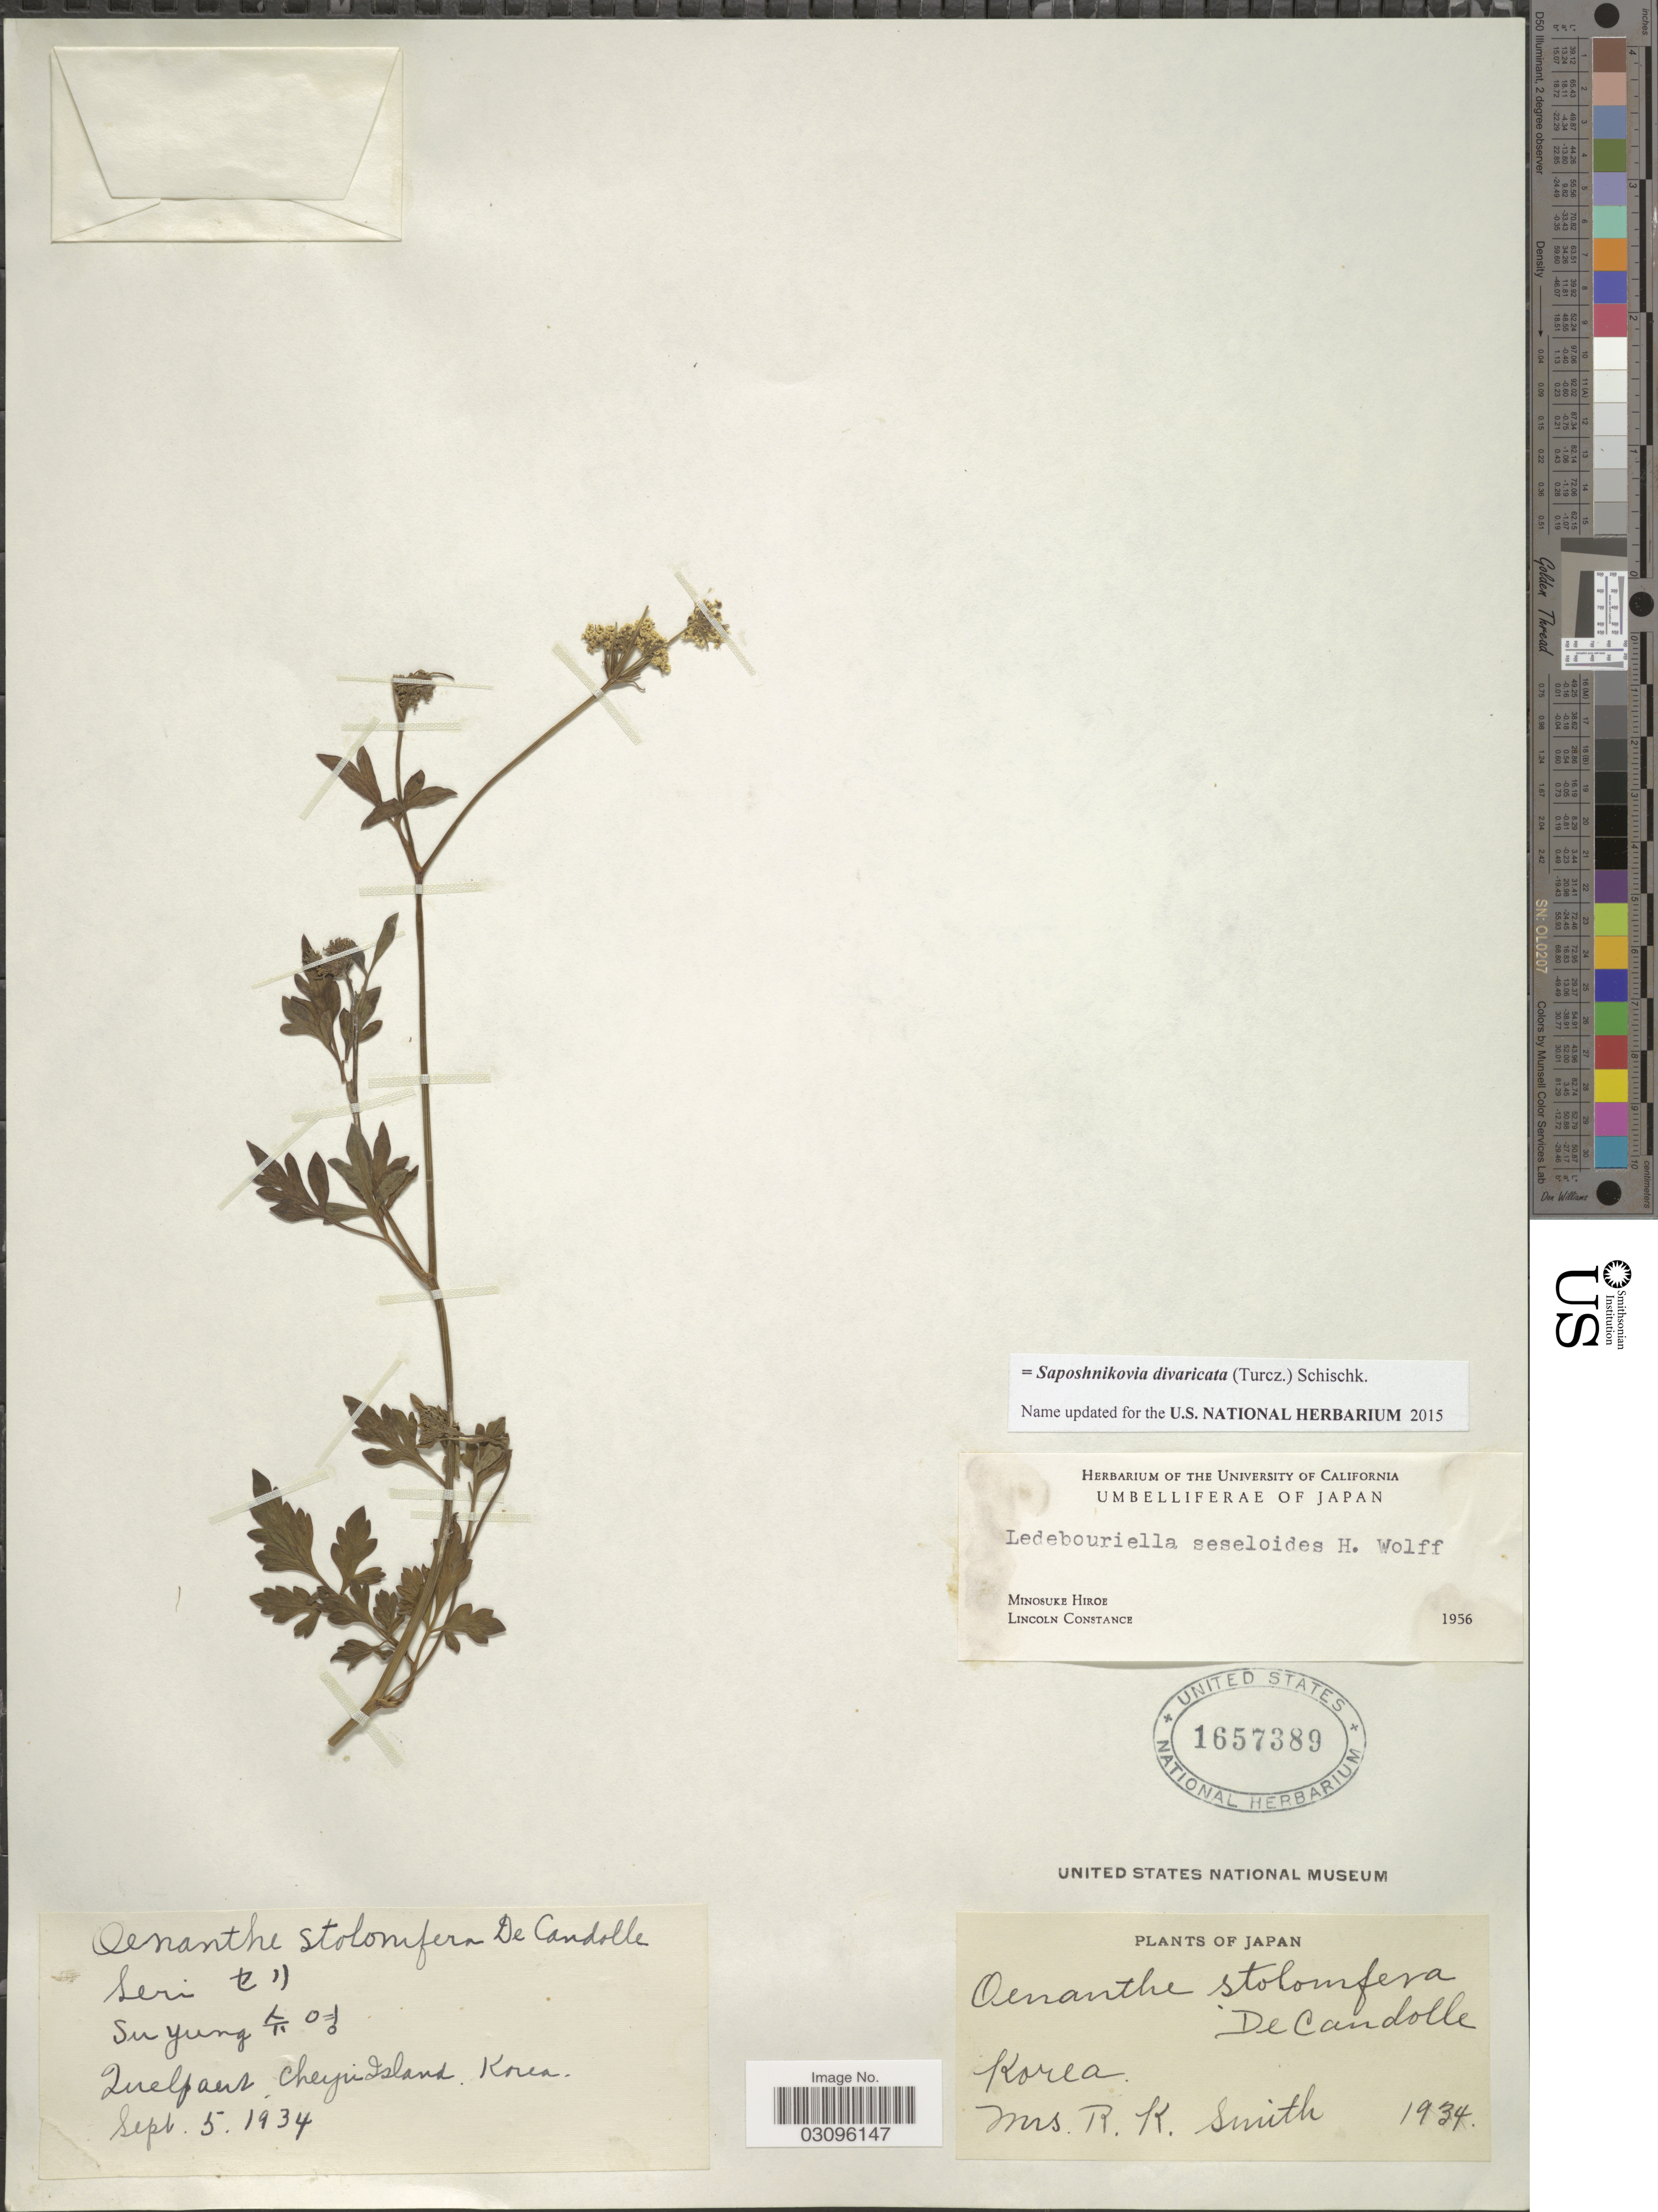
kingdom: Plantae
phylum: Tracheophyta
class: Magnoliopsida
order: Apiales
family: Apiaceae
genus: Saposhnikovia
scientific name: Saposhnikovia divaricata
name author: (Turcz.) Schischk.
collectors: Mrs. R. K. Smith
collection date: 1934-09-05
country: South Korea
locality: Quelpart, Cheyi Island. Korea.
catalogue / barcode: US 1657389